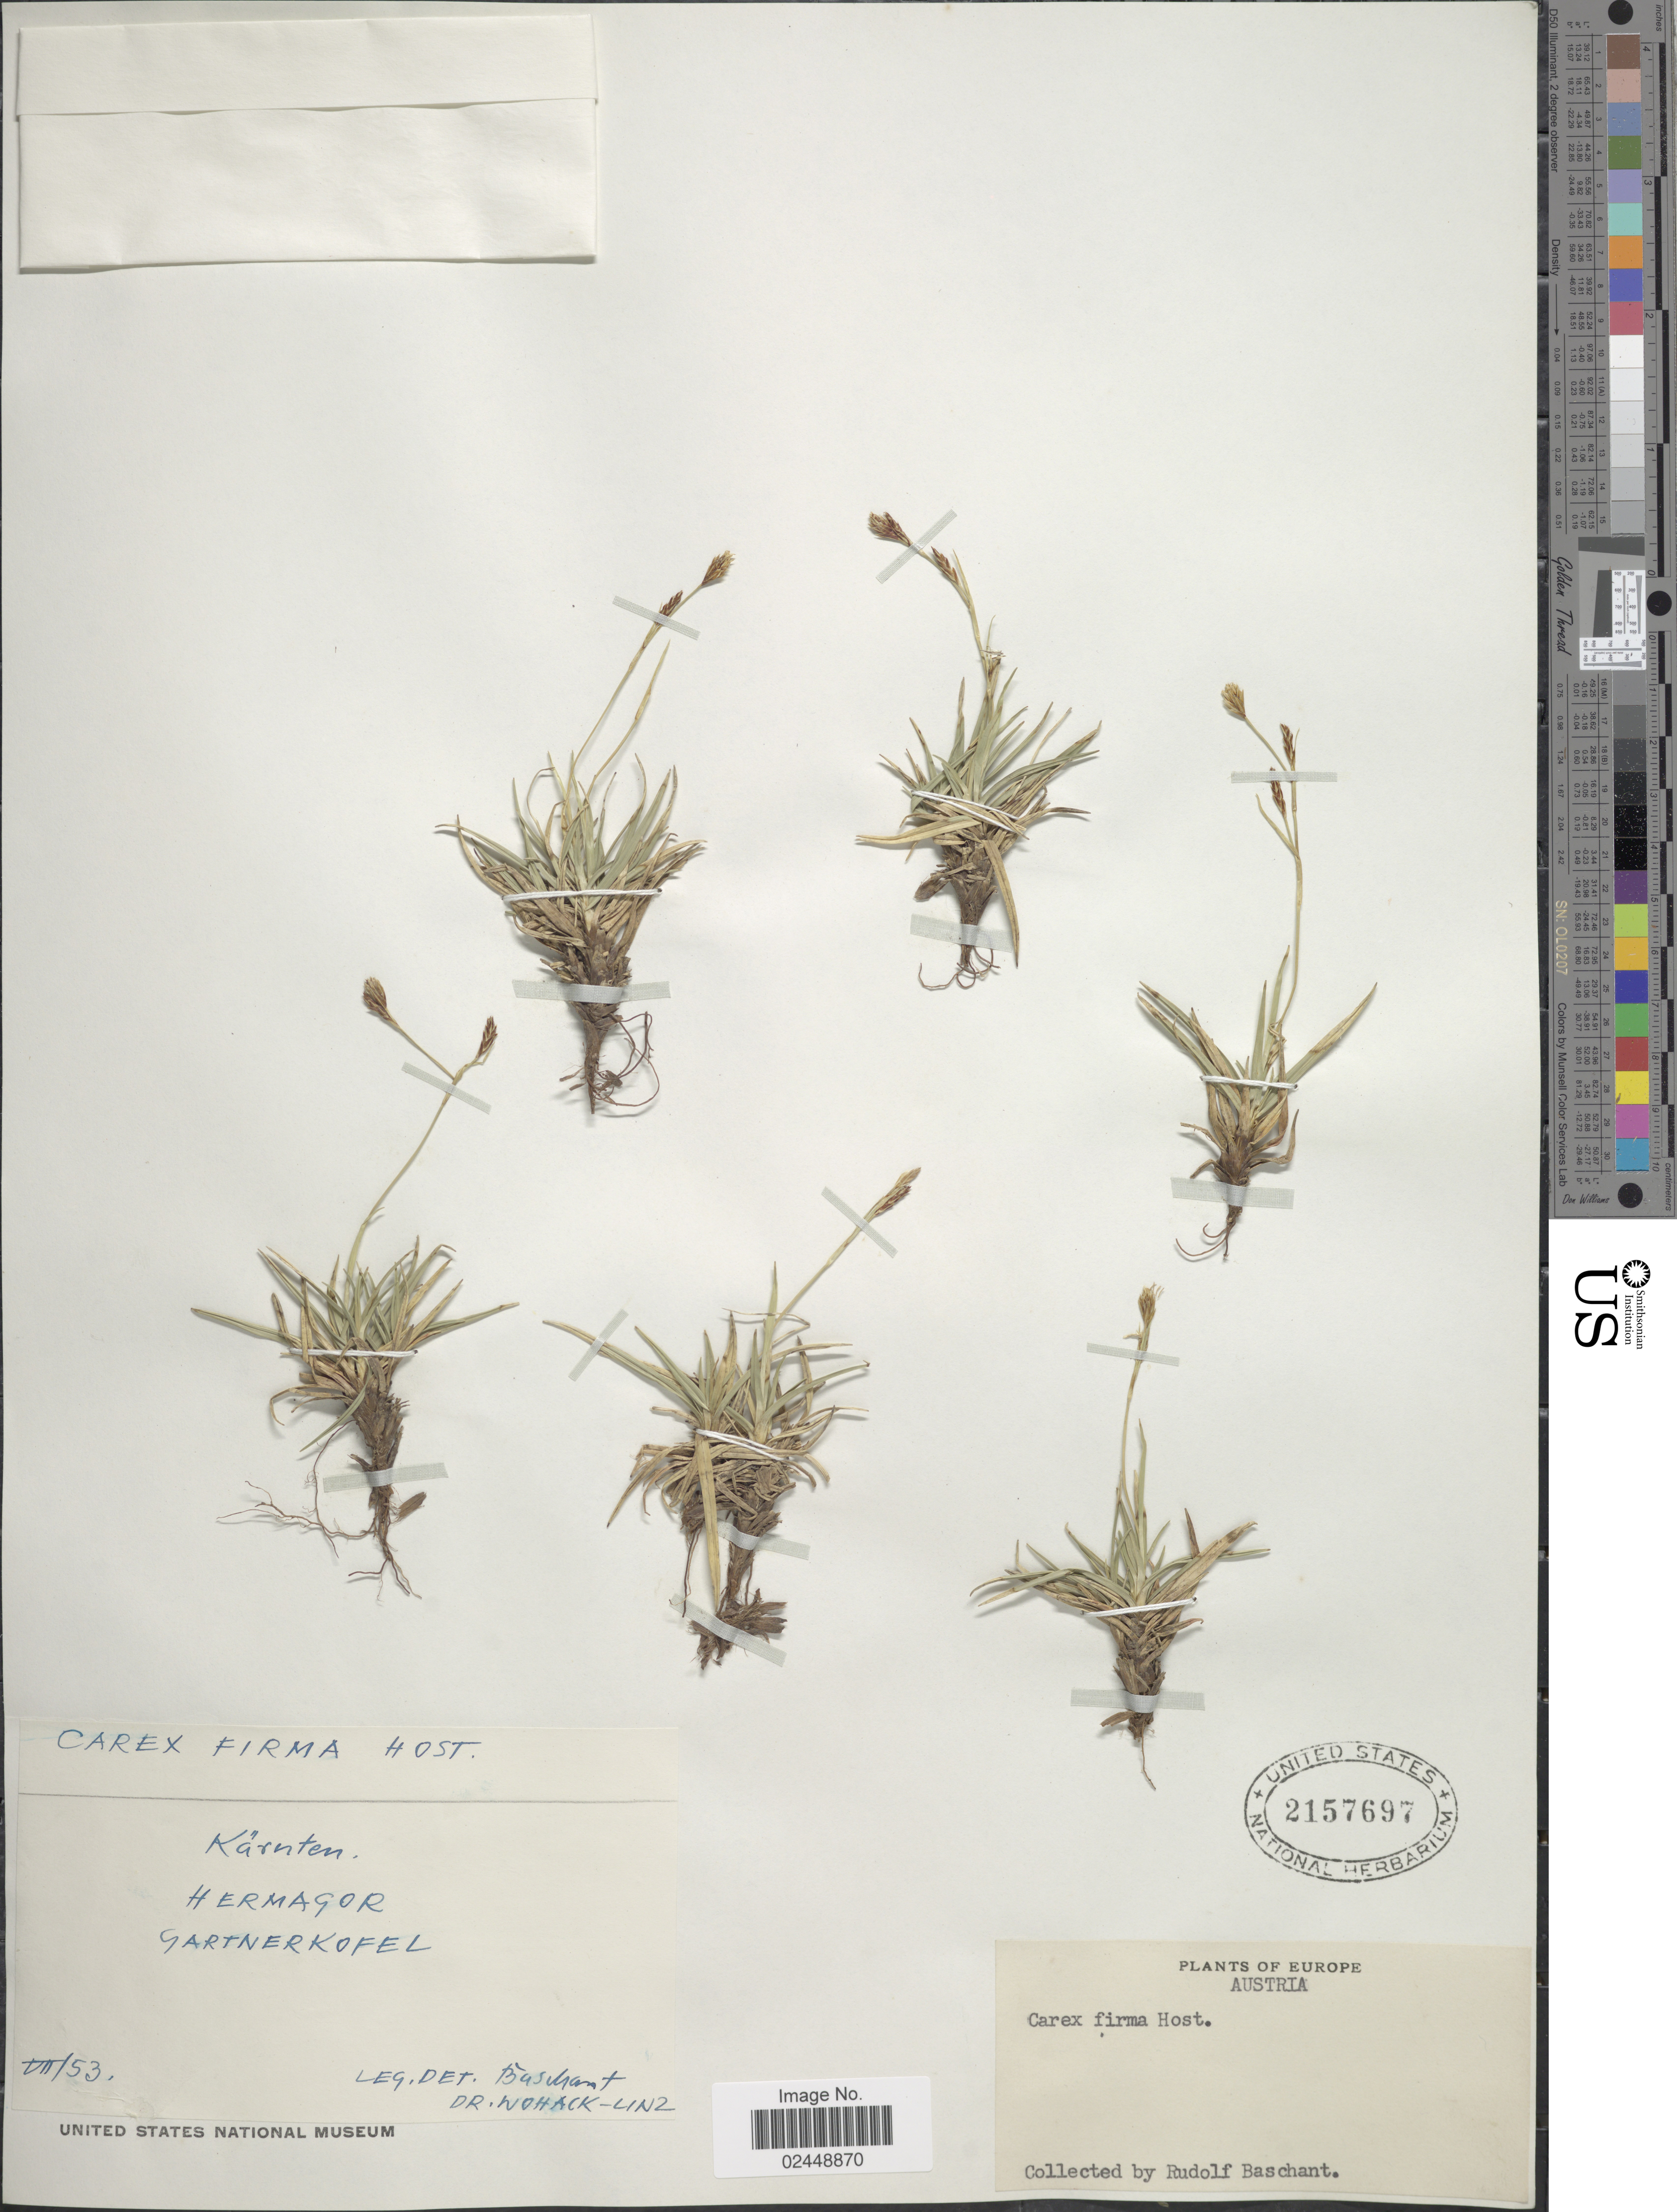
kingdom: Plantae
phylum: Tracheophyta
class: Liliopsida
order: Poales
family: Cyperaceae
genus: Carex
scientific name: Carex firma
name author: Host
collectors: R. Baschant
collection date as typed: Transcribed d/m/y: /7/53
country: Austria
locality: Harnten, Hermagor Gartnerkoffel [unsure placement]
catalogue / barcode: US 2157697